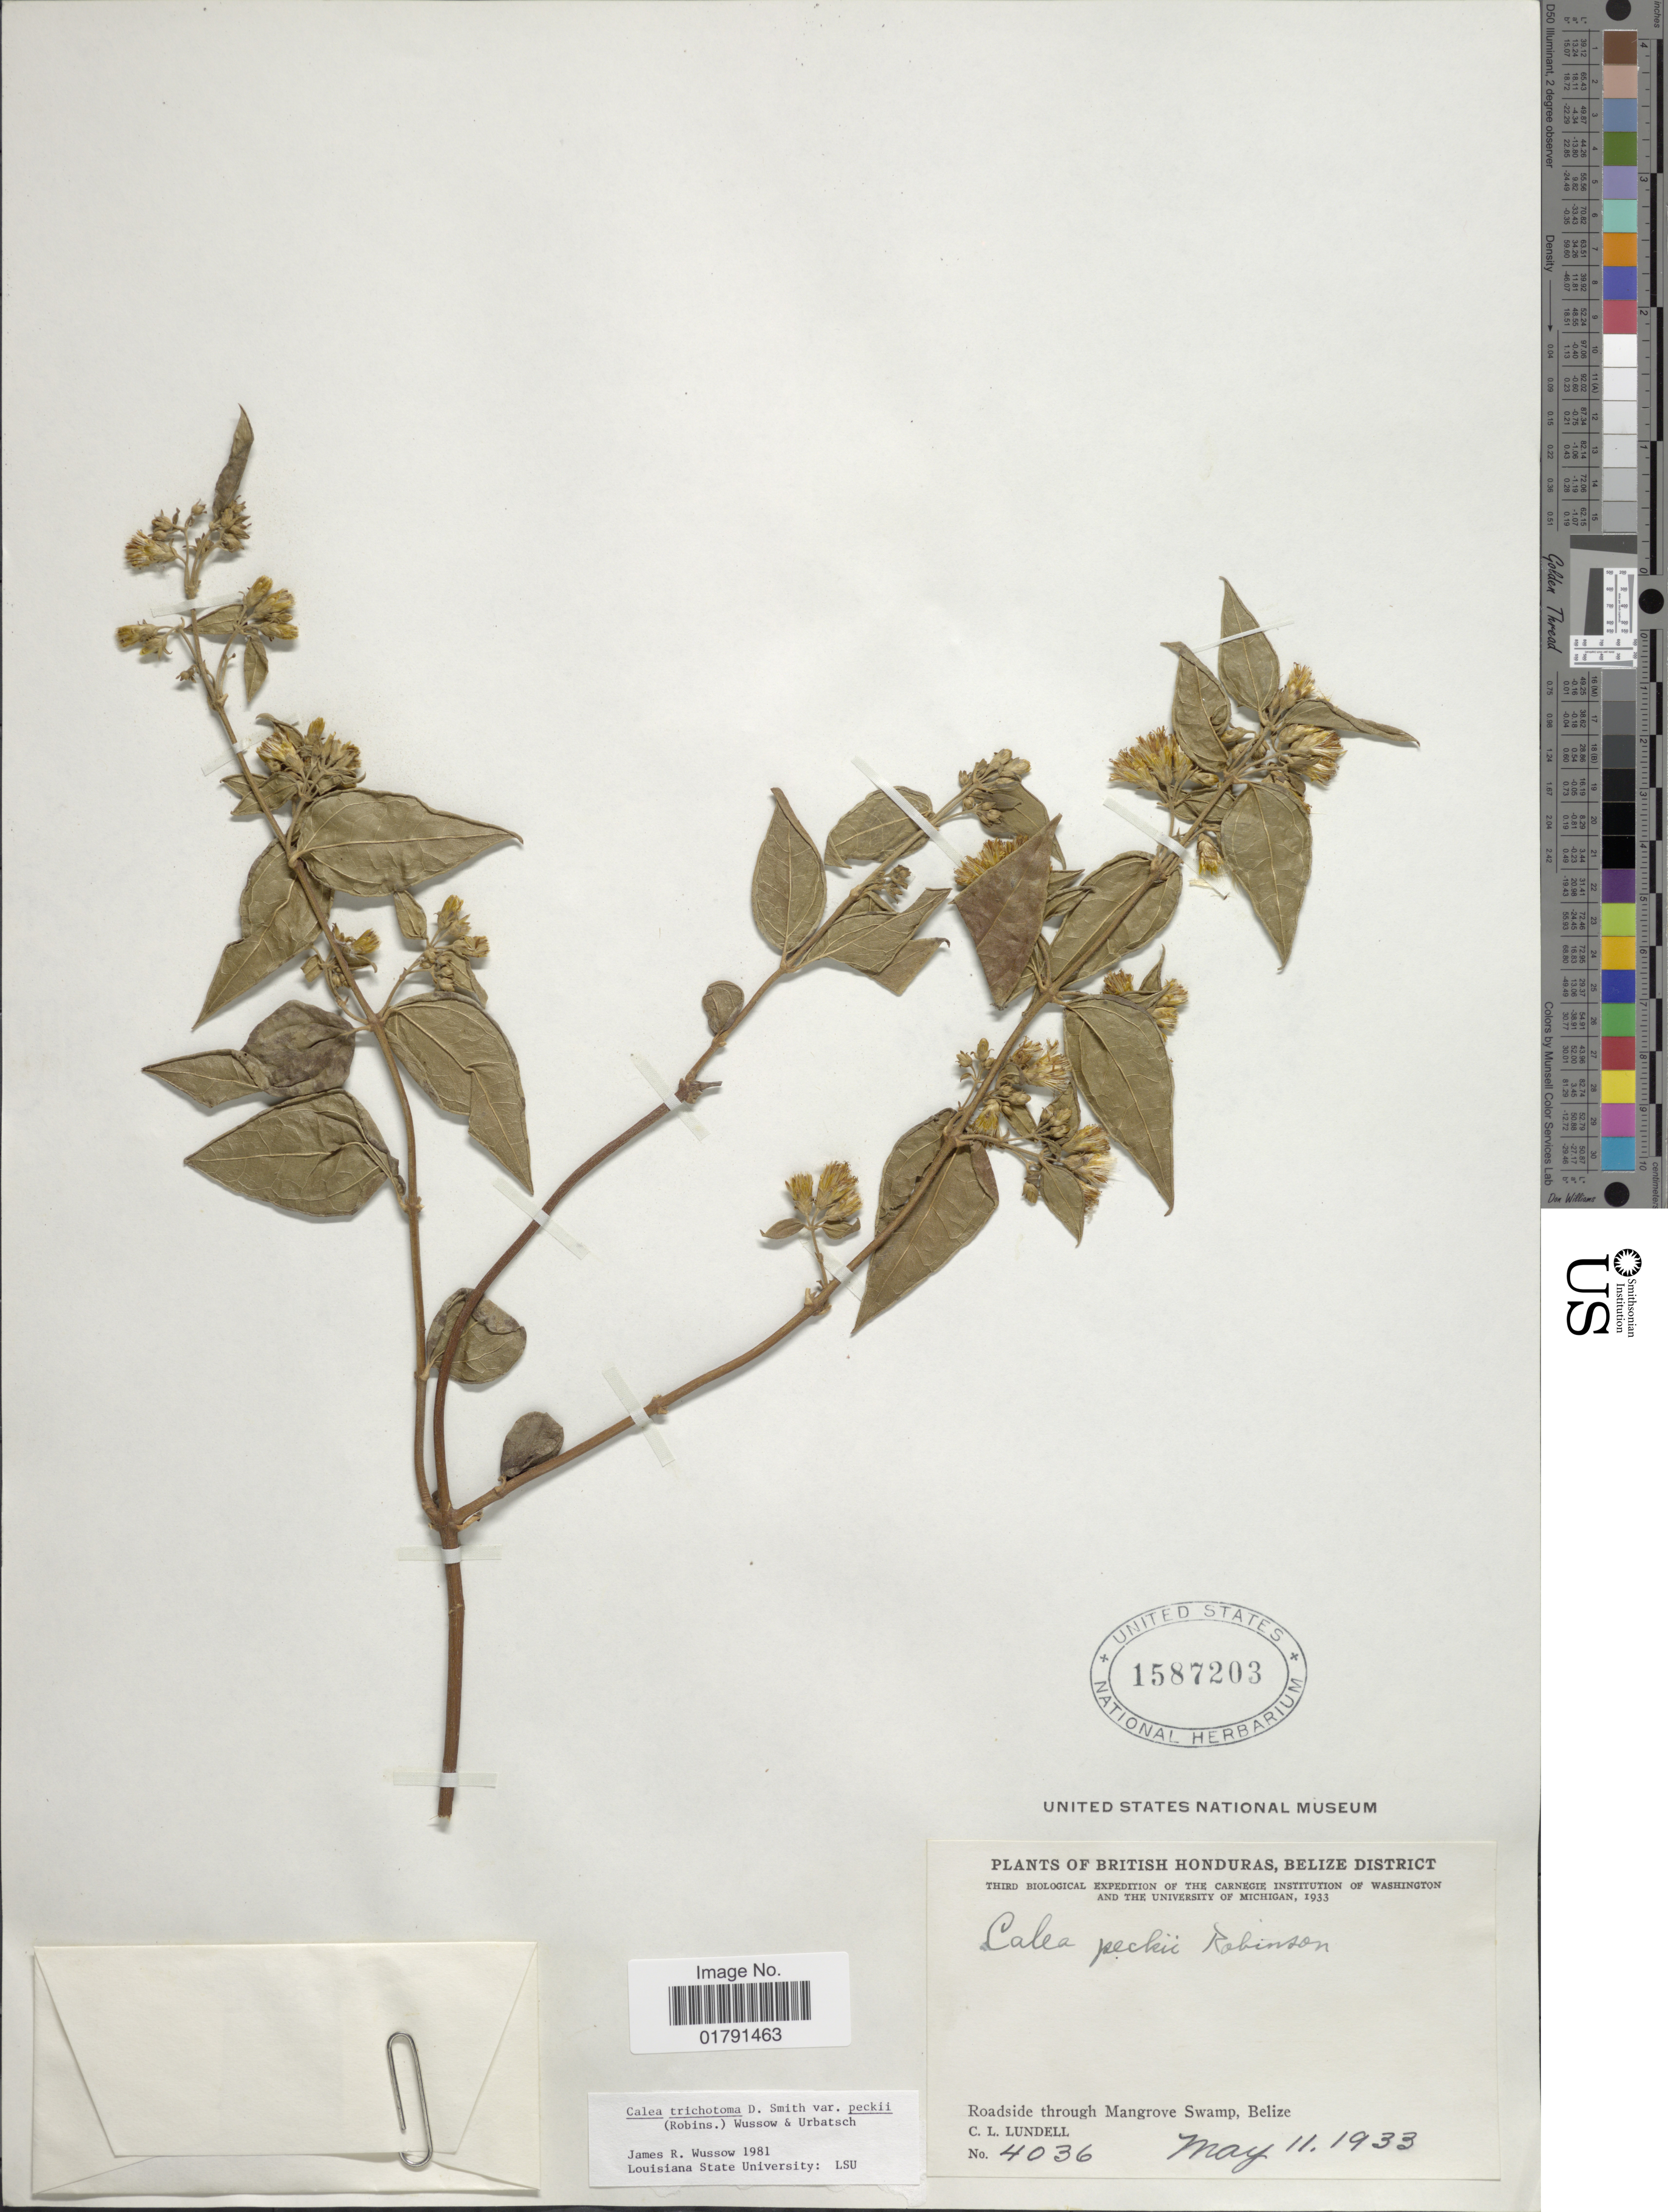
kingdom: Plantae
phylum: Tracheophyta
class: Magnoliopsida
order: Asterales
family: Asteraceae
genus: Calea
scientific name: Calea trichotoma var. peckii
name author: Wussow &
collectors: C. L. Lundell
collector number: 4036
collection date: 1933-05-11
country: Belize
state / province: Belize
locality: British Honduras, roadside through Mangrove Swamp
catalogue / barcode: US 1587203